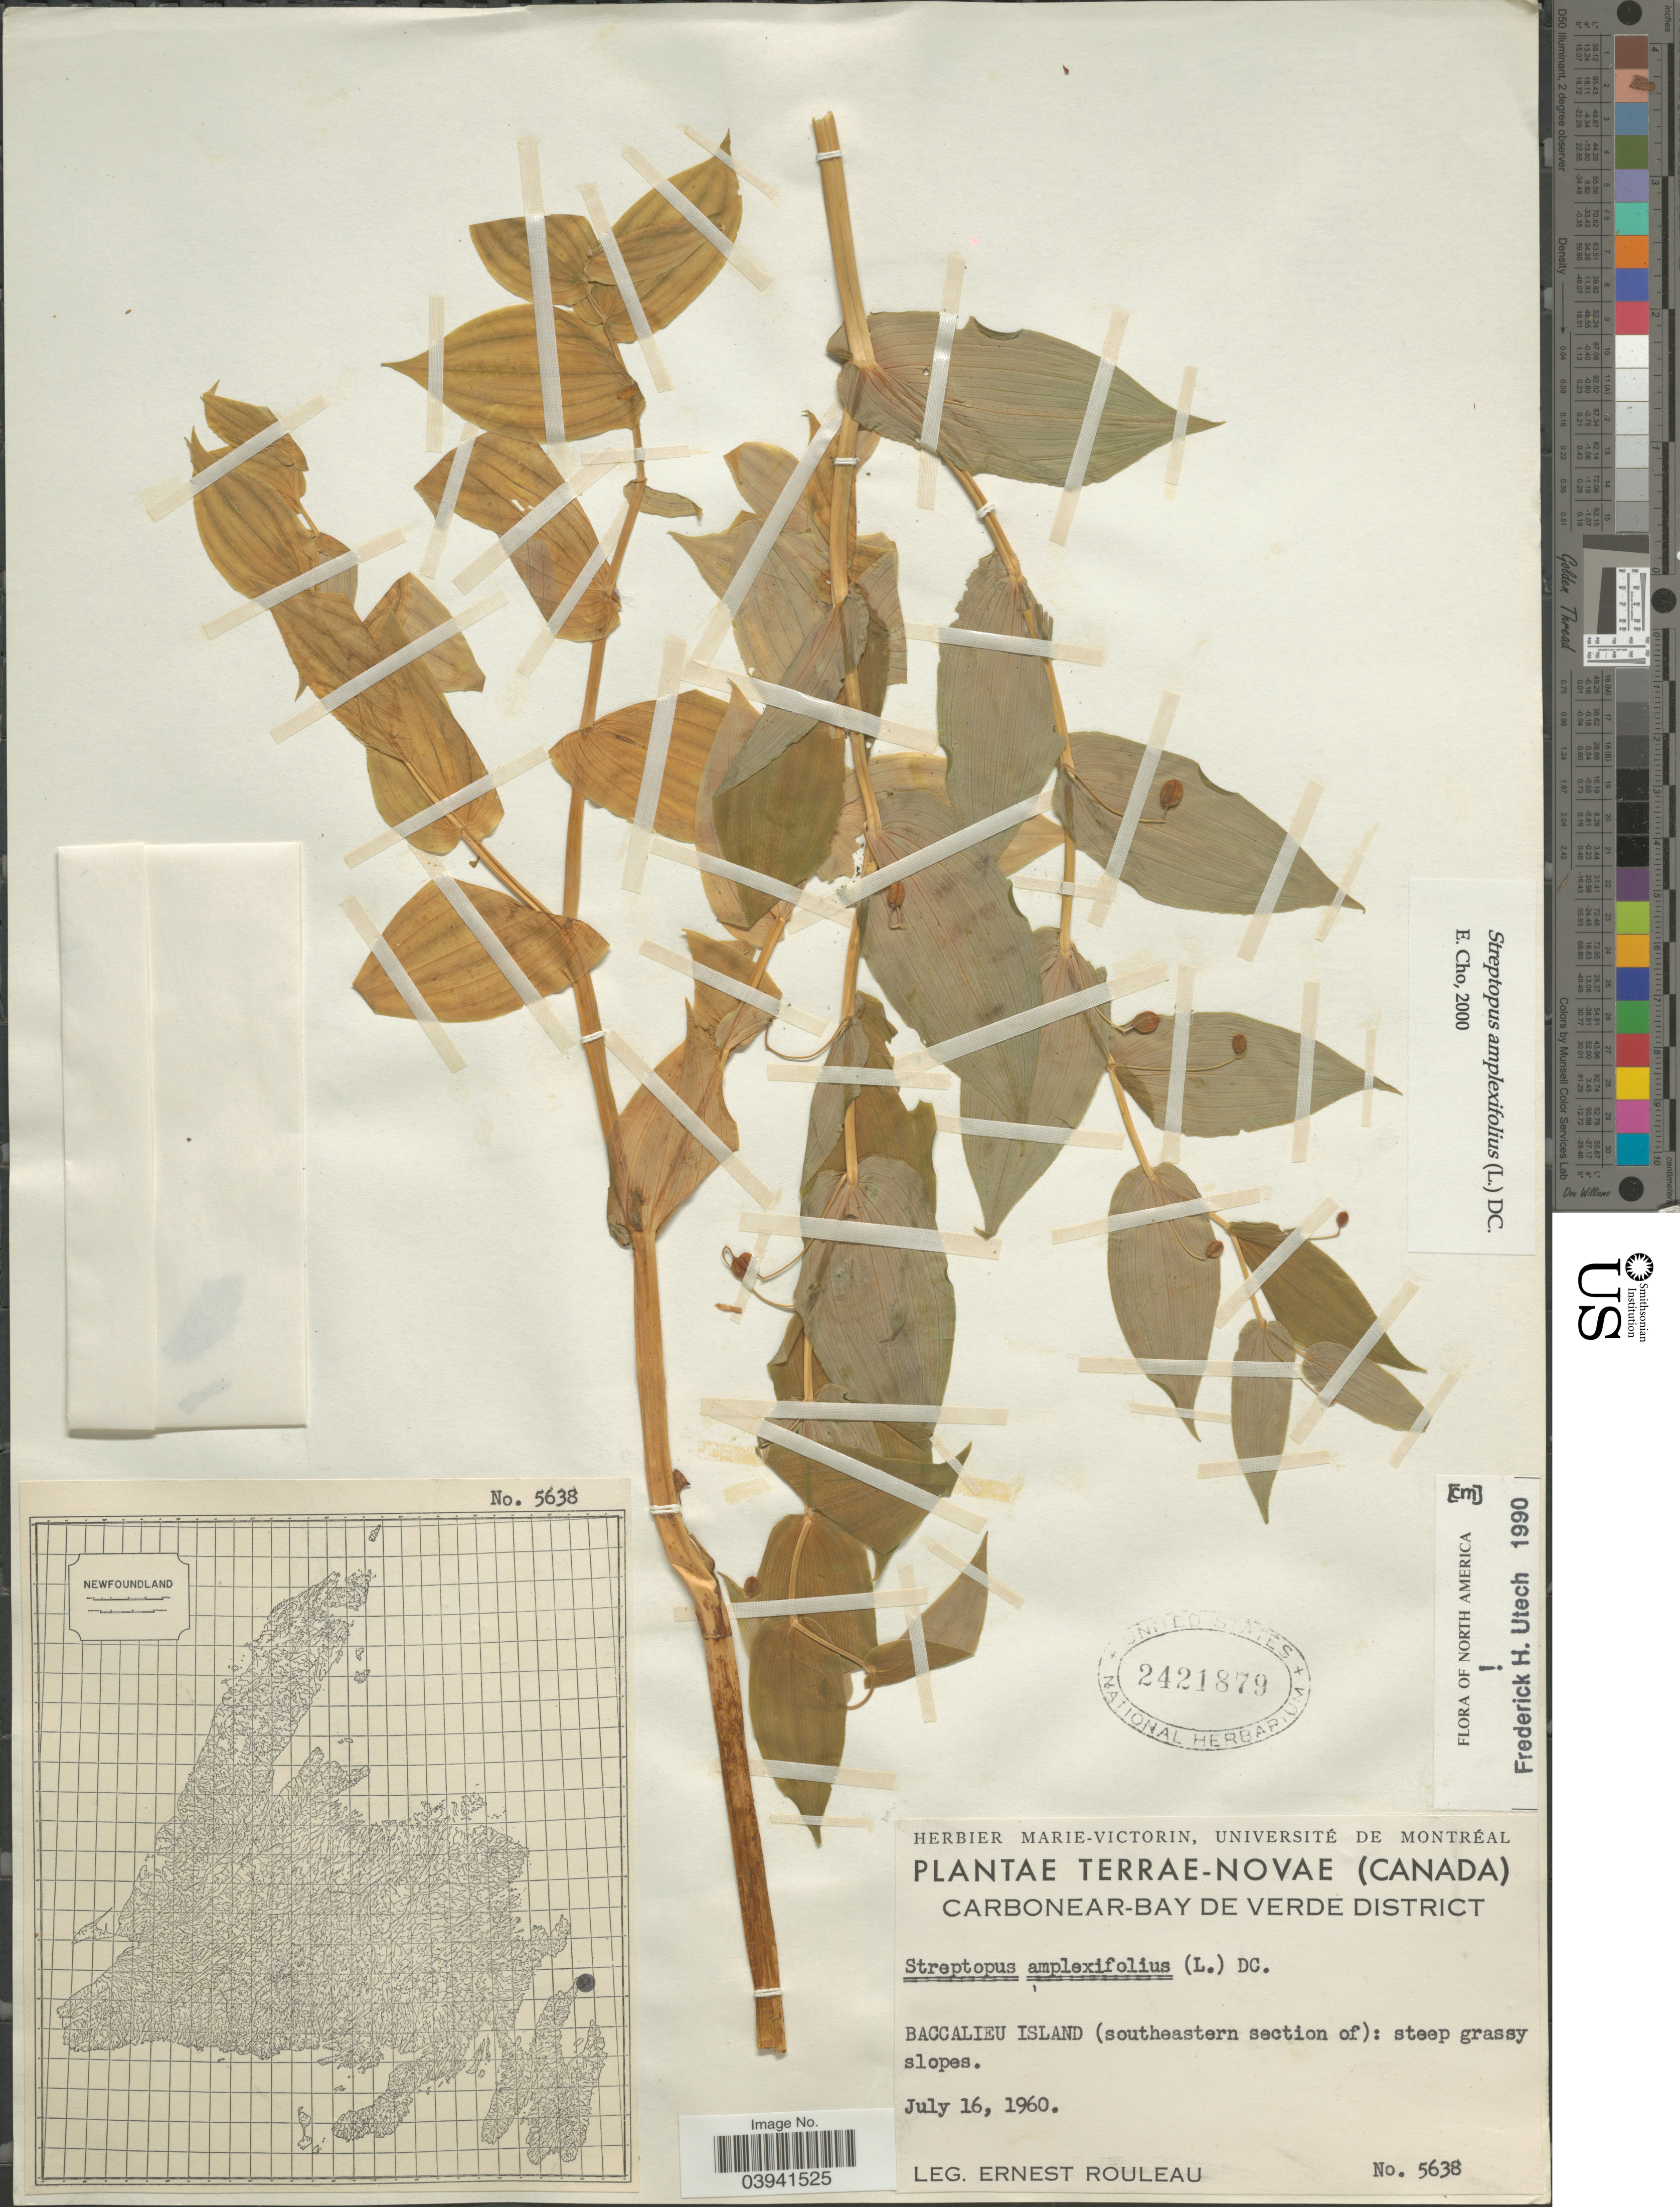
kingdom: Plantae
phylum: Tracheophyta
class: Liliopsida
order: Liliales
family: Liliaceae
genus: Streptopus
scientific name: Streptopus amplexifolius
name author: (L.) DC.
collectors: J. Rouleau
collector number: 5638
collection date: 1960-07-16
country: Canada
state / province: Newfoundland and Labrador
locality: Terrae-Novae. Carbonear-bay de Verde District. Baccalieu Island (southeastern section of): steep grassy slopes.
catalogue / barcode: US 2421879